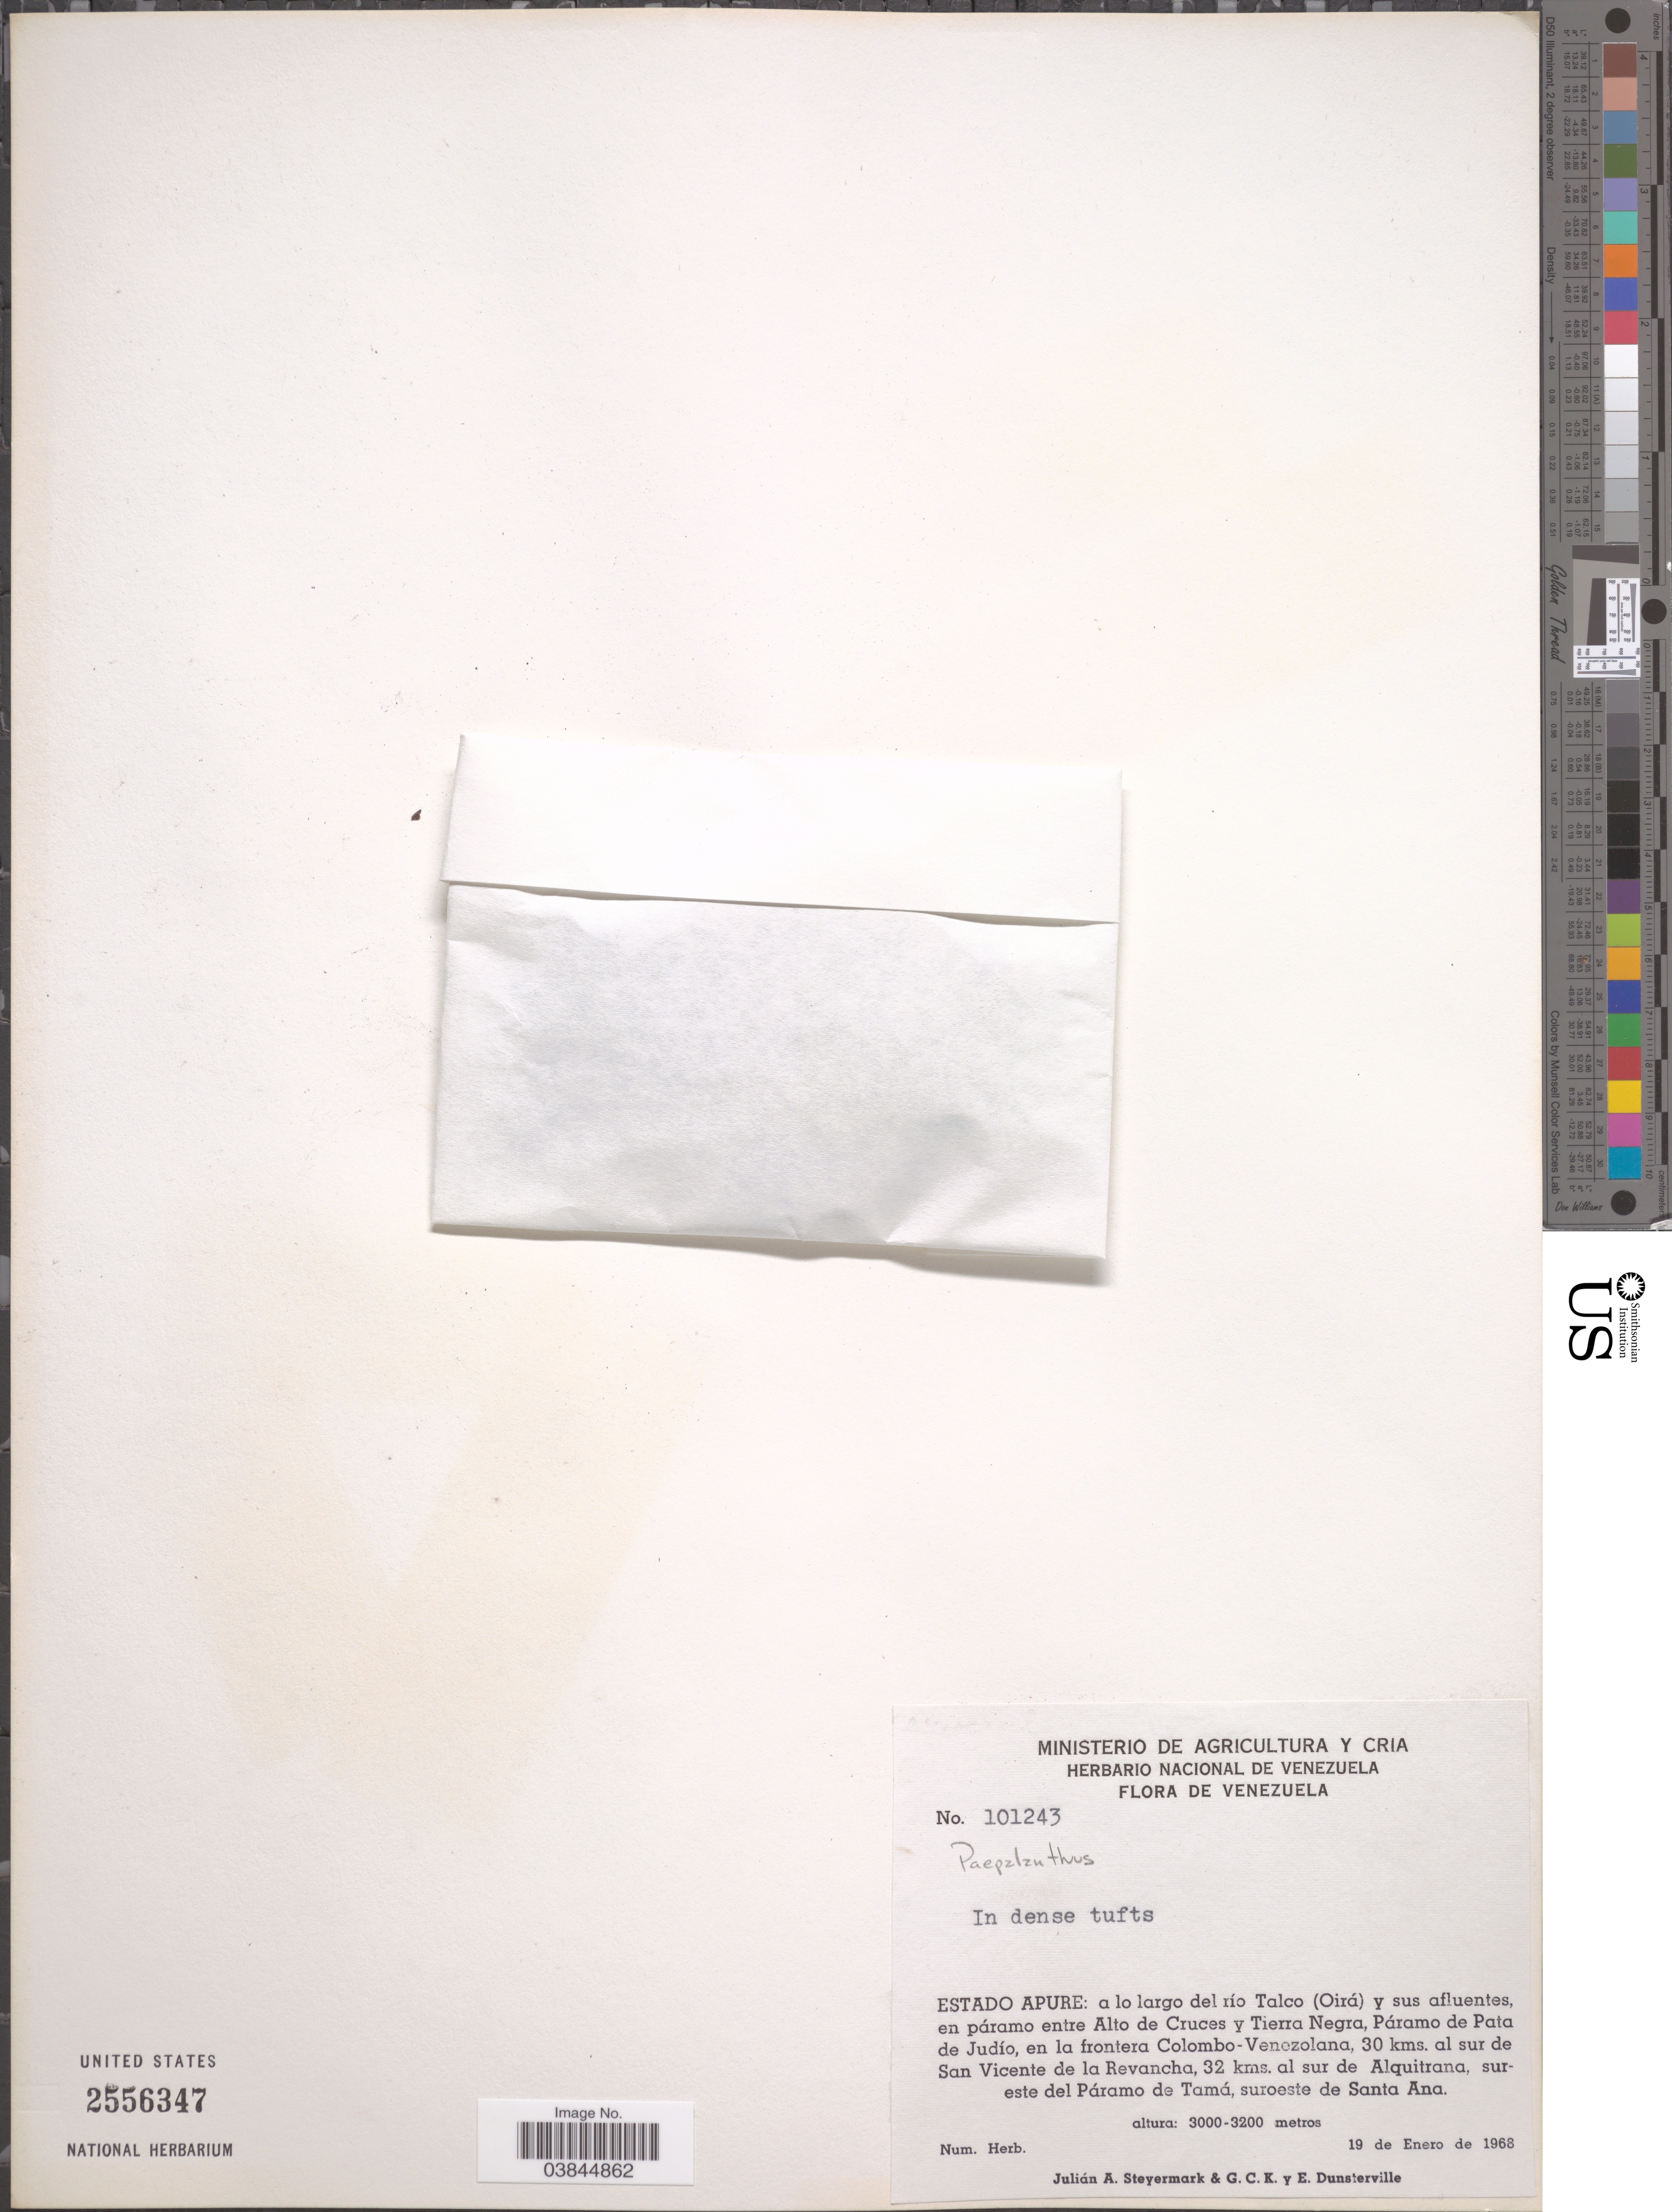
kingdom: Plantae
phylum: Tracheophyta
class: Liliopsida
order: Poales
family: Eriocaulaceae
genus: Paepalanthus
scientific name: Paepalanthus sp.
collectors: J. Steyermark, G. C. K. Dunsterville & E. Dunsterville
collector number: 101243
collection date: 1968-01-19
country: Venezuela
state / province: Apure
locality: A lo largo del río Talco (Oirá) y sus afluentes, en páramo entre Alto de Cruces y Tierra Negra, Páramo de Pata de Judío, en la frontera Colombo-Venezolana, 30 kms. al sur de San Vicente de la Revancha, 32 kms. al sur de Alquitrana, sur-este del Páramo de Tamá, suroest de Santa Ana.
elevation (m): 3000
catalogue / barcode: US 2556347